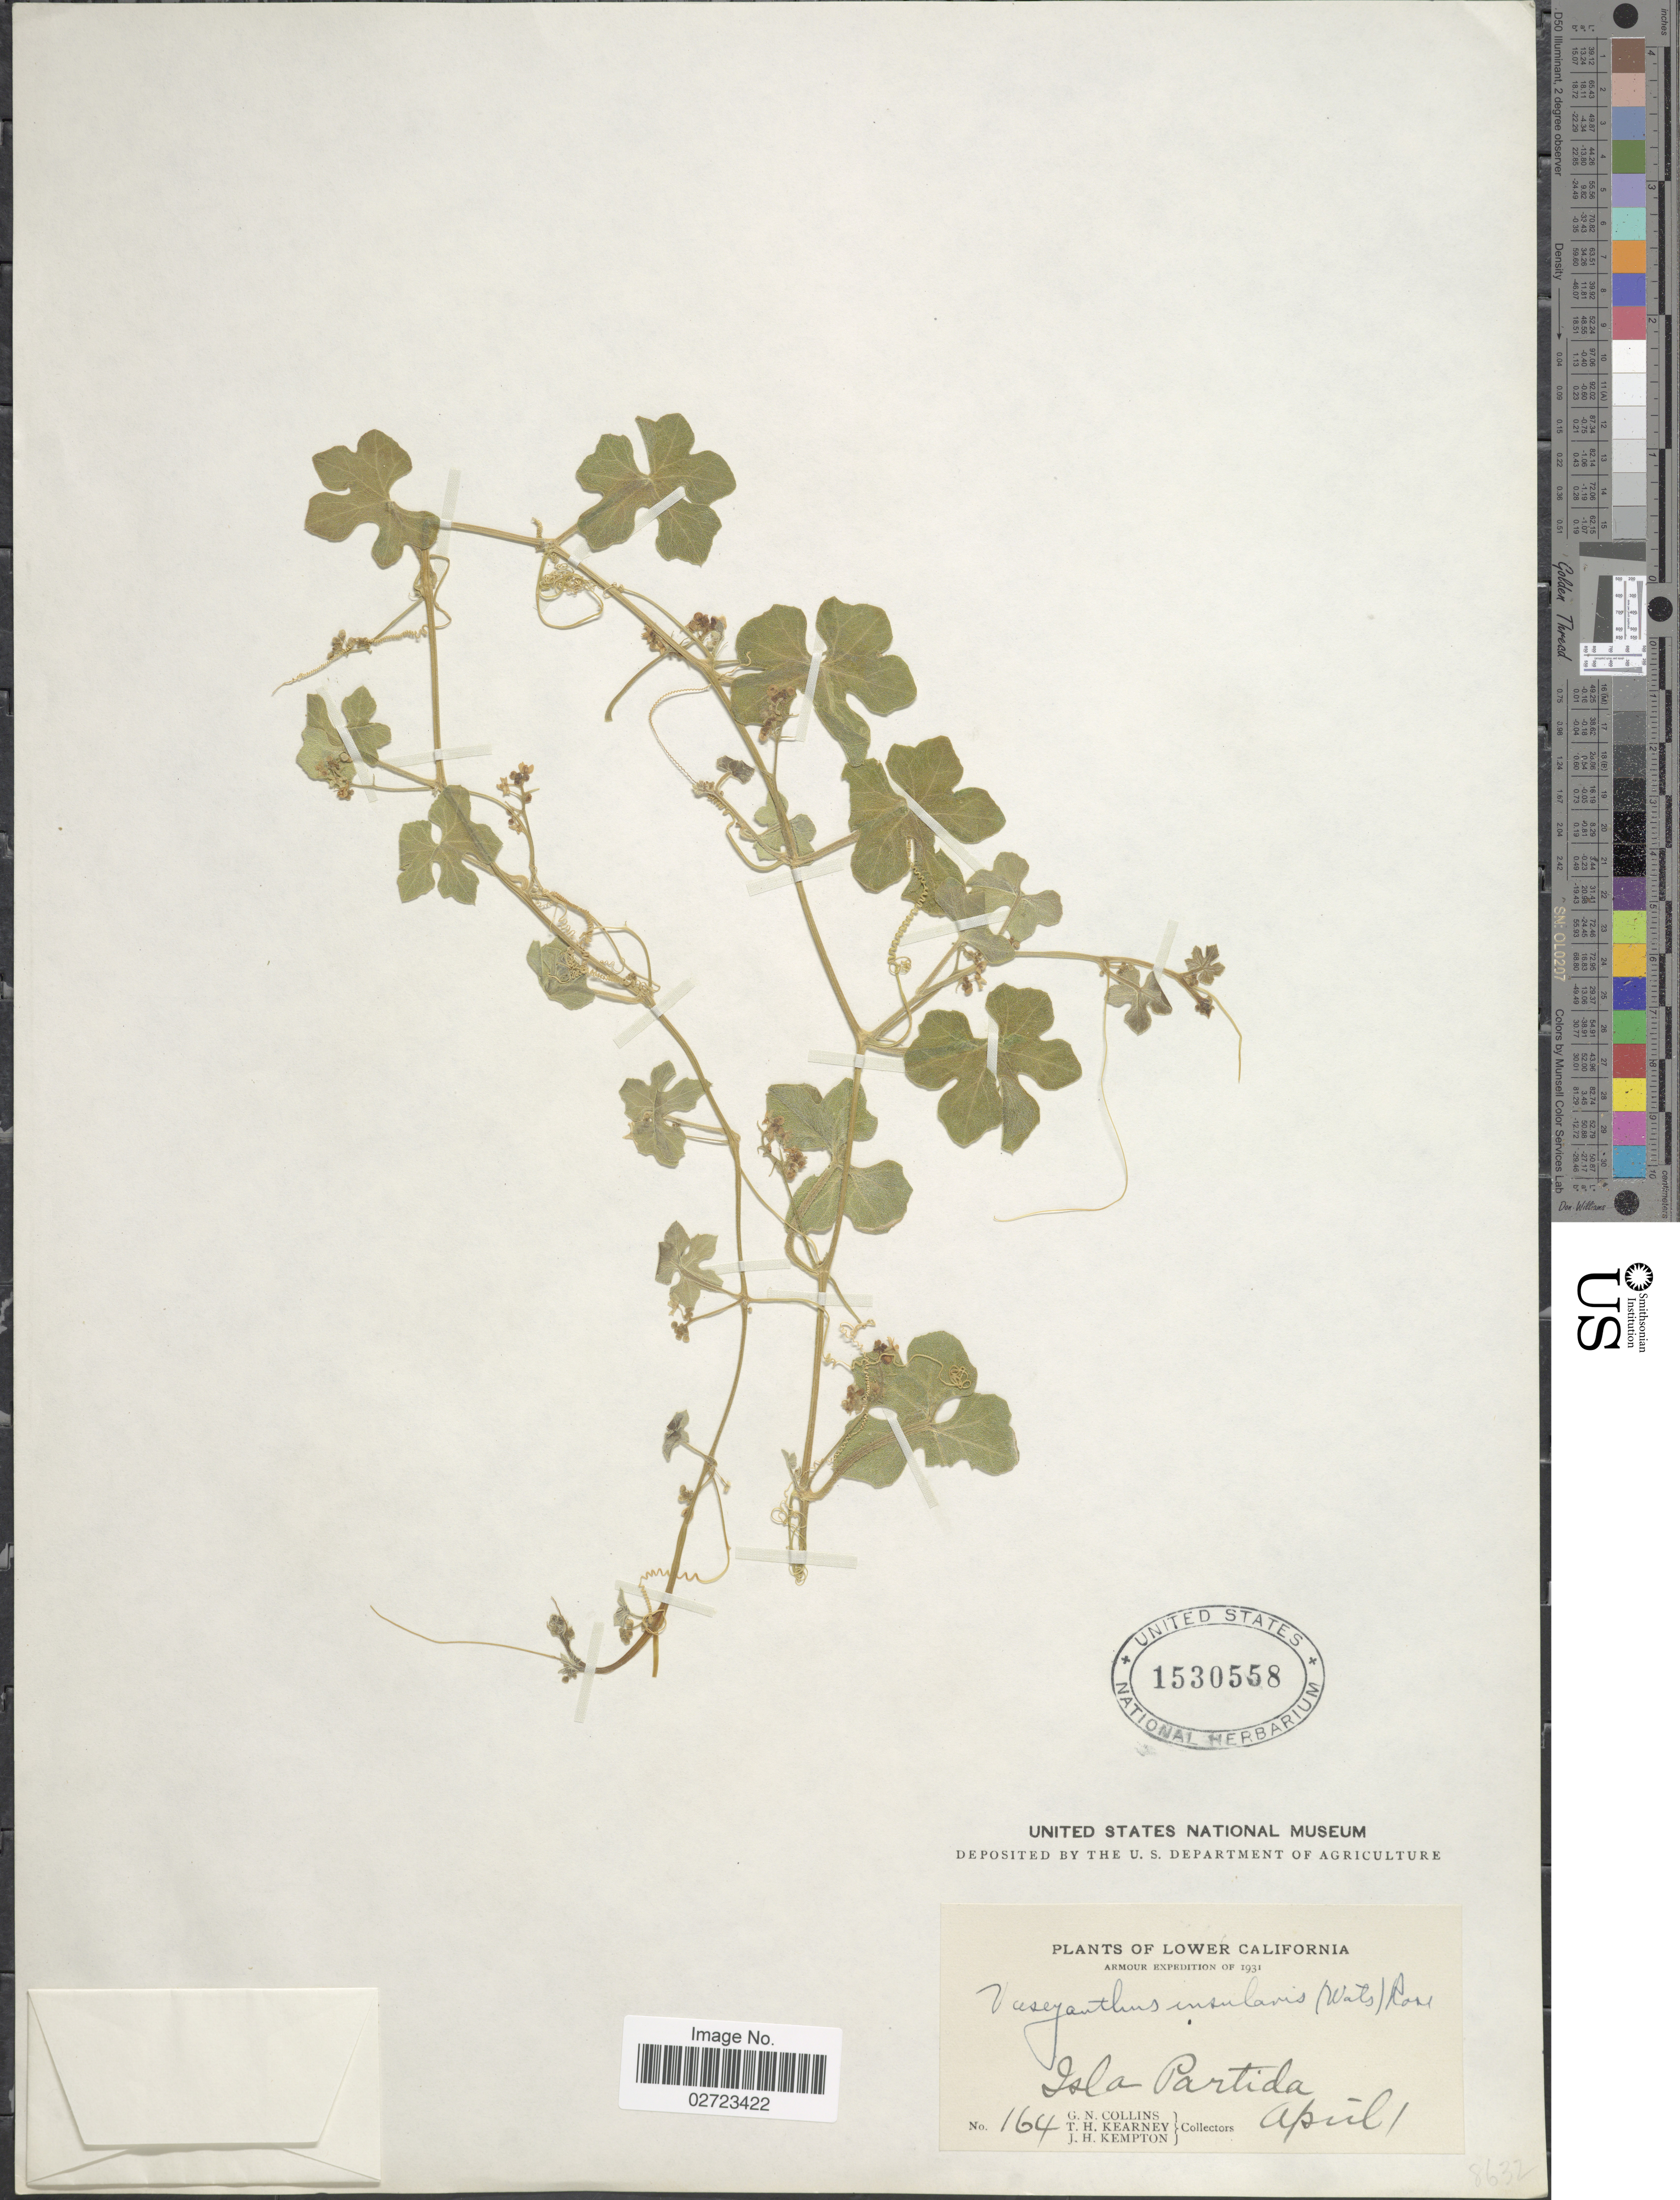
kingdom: Plantae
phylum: Tracheophyta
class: Magnoliopsida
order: Cucurbitales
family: Cucurbitaceae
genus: Echinopepon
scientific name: Echinopepon insularis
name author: S. Watson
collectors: G. Collins, T. H. Kearney & J. H. Kempton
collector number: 164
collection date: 1931-04-01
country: Mexico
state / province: Baja California Norte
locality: Lower California, Isla Partida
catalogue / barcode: US 1530558